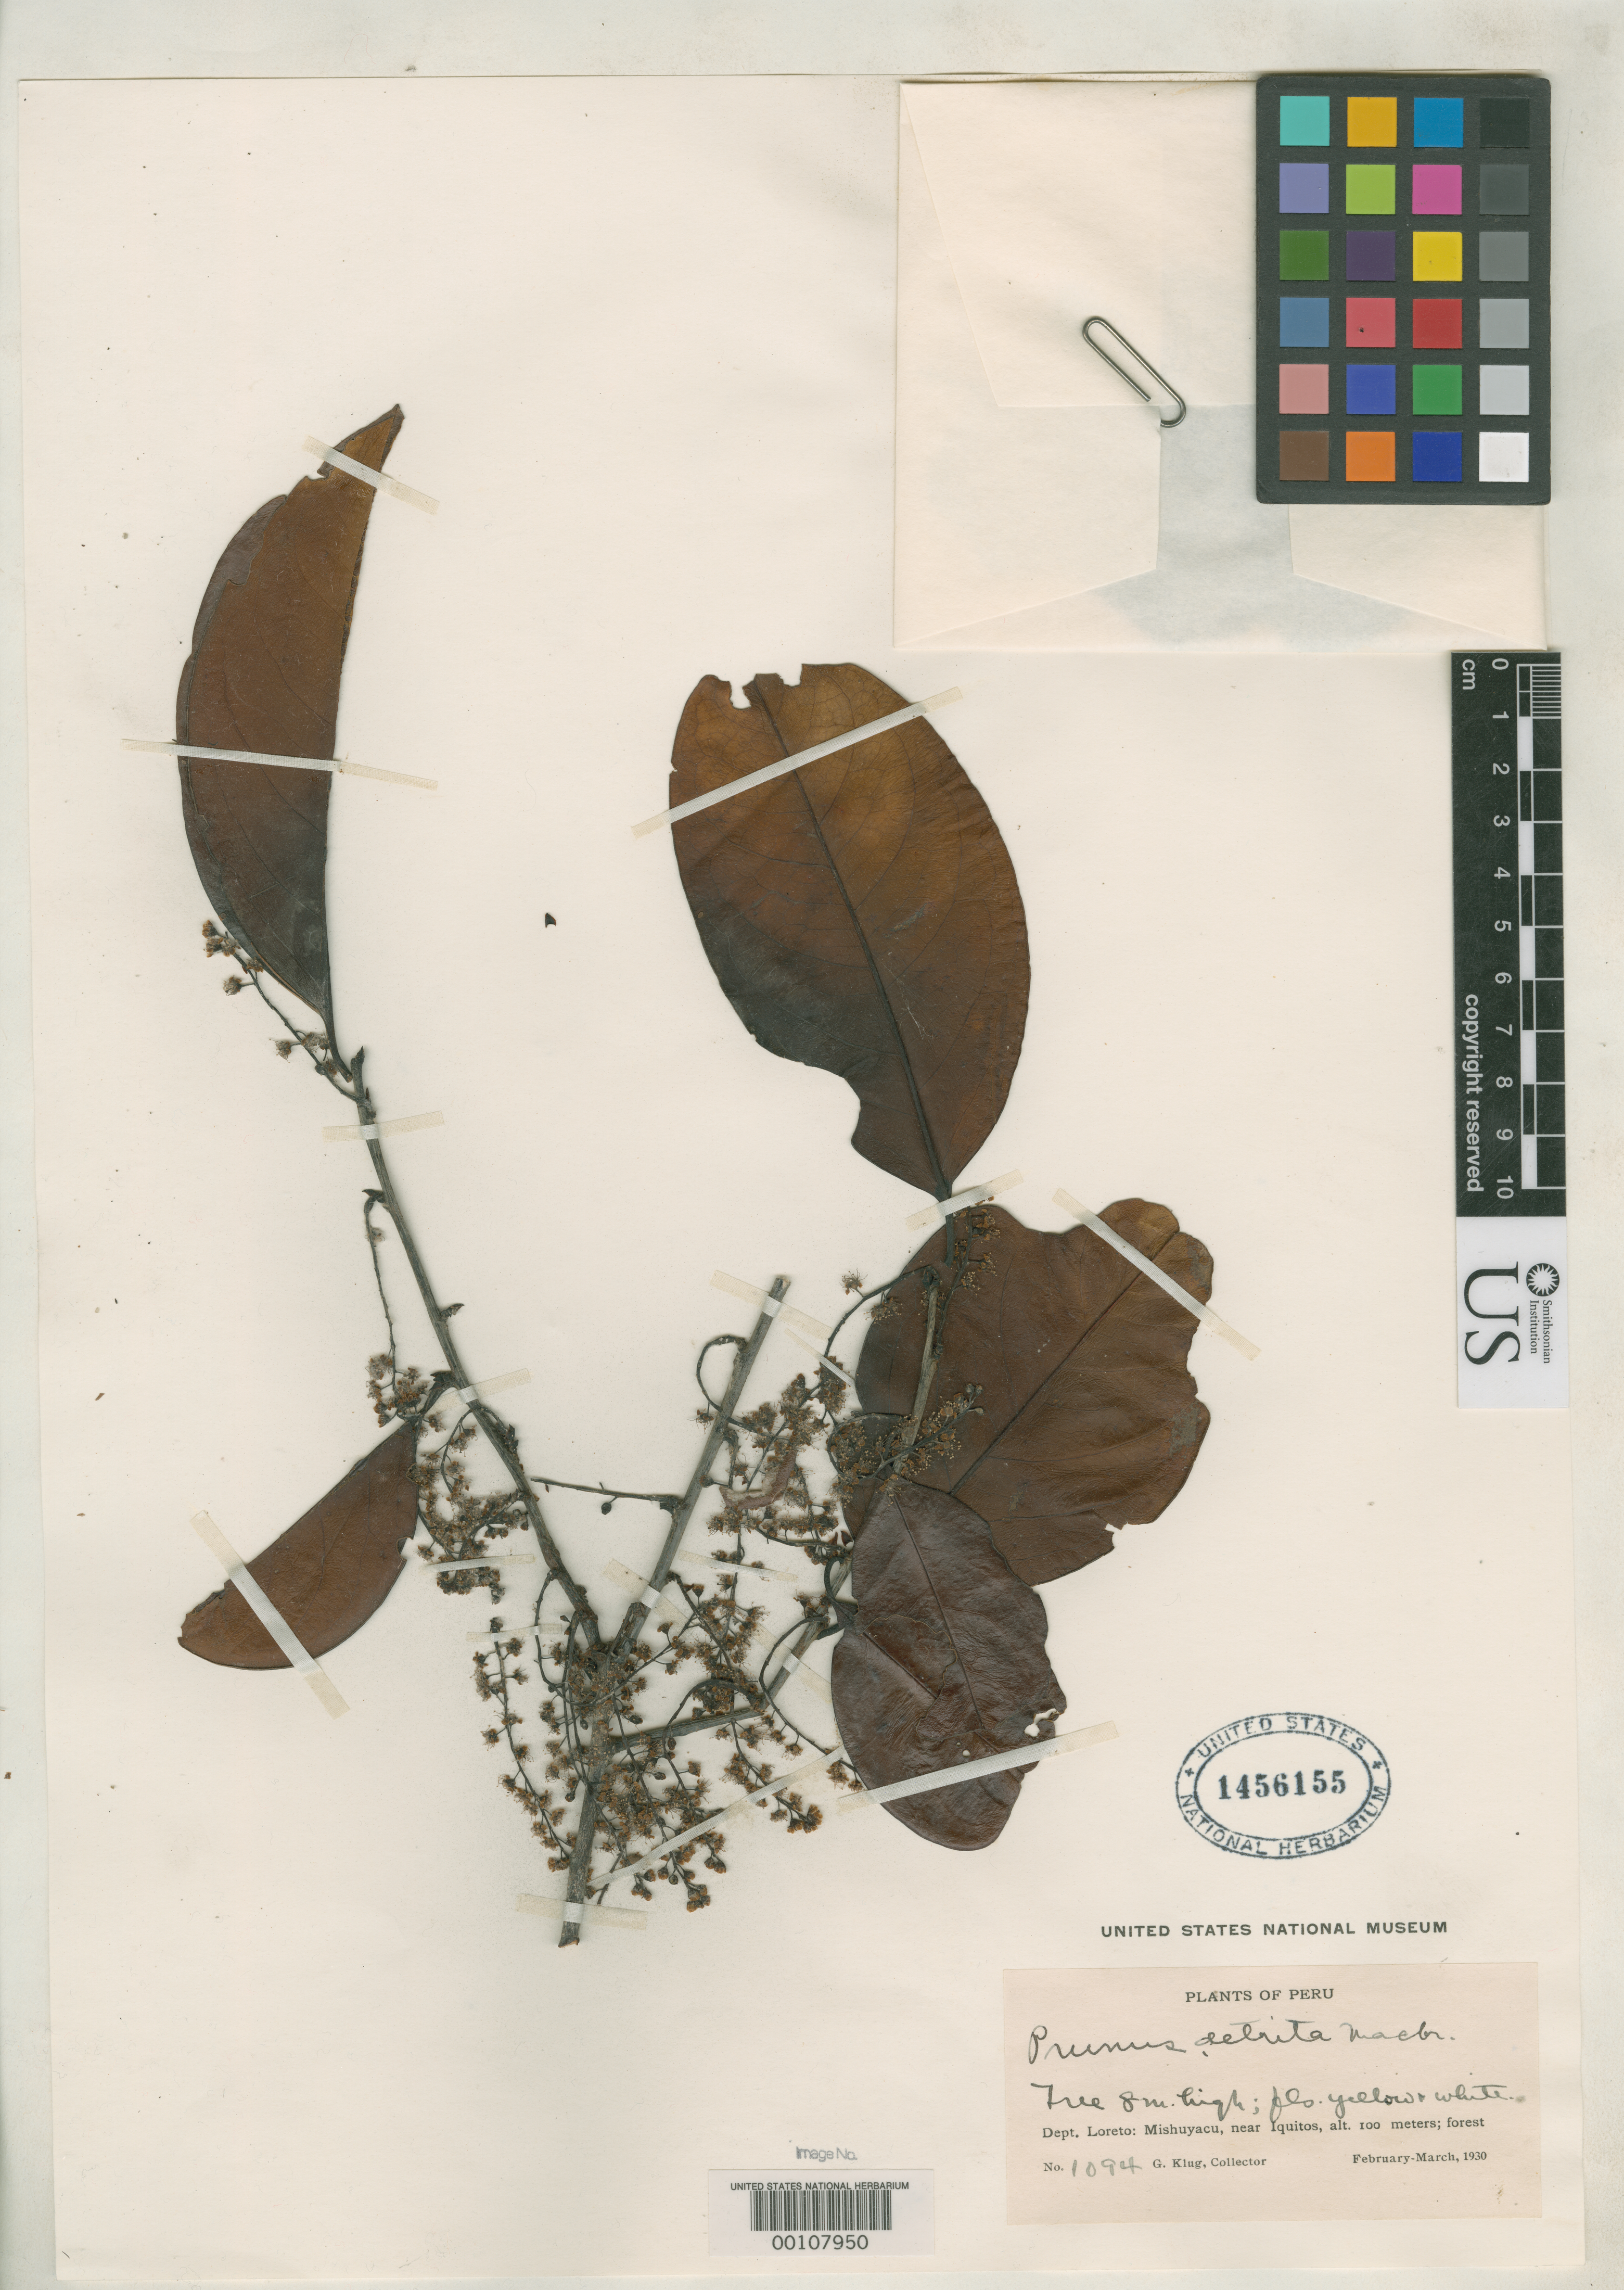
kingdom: Plantae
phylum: Tracheophyta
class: Magnoliopsida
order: Rosales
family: Rosaceae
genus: Prunus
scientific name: Prunus detrita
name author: J.F. Macbr.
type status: Isotype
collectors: G. Klug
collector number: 1094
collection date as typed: Feb 1930 to -- Mar 1930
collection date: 1930-02/1930-03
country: Peru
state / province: Loreto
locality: Mishuyacu, near Iquitos.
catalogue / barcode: US 1456155